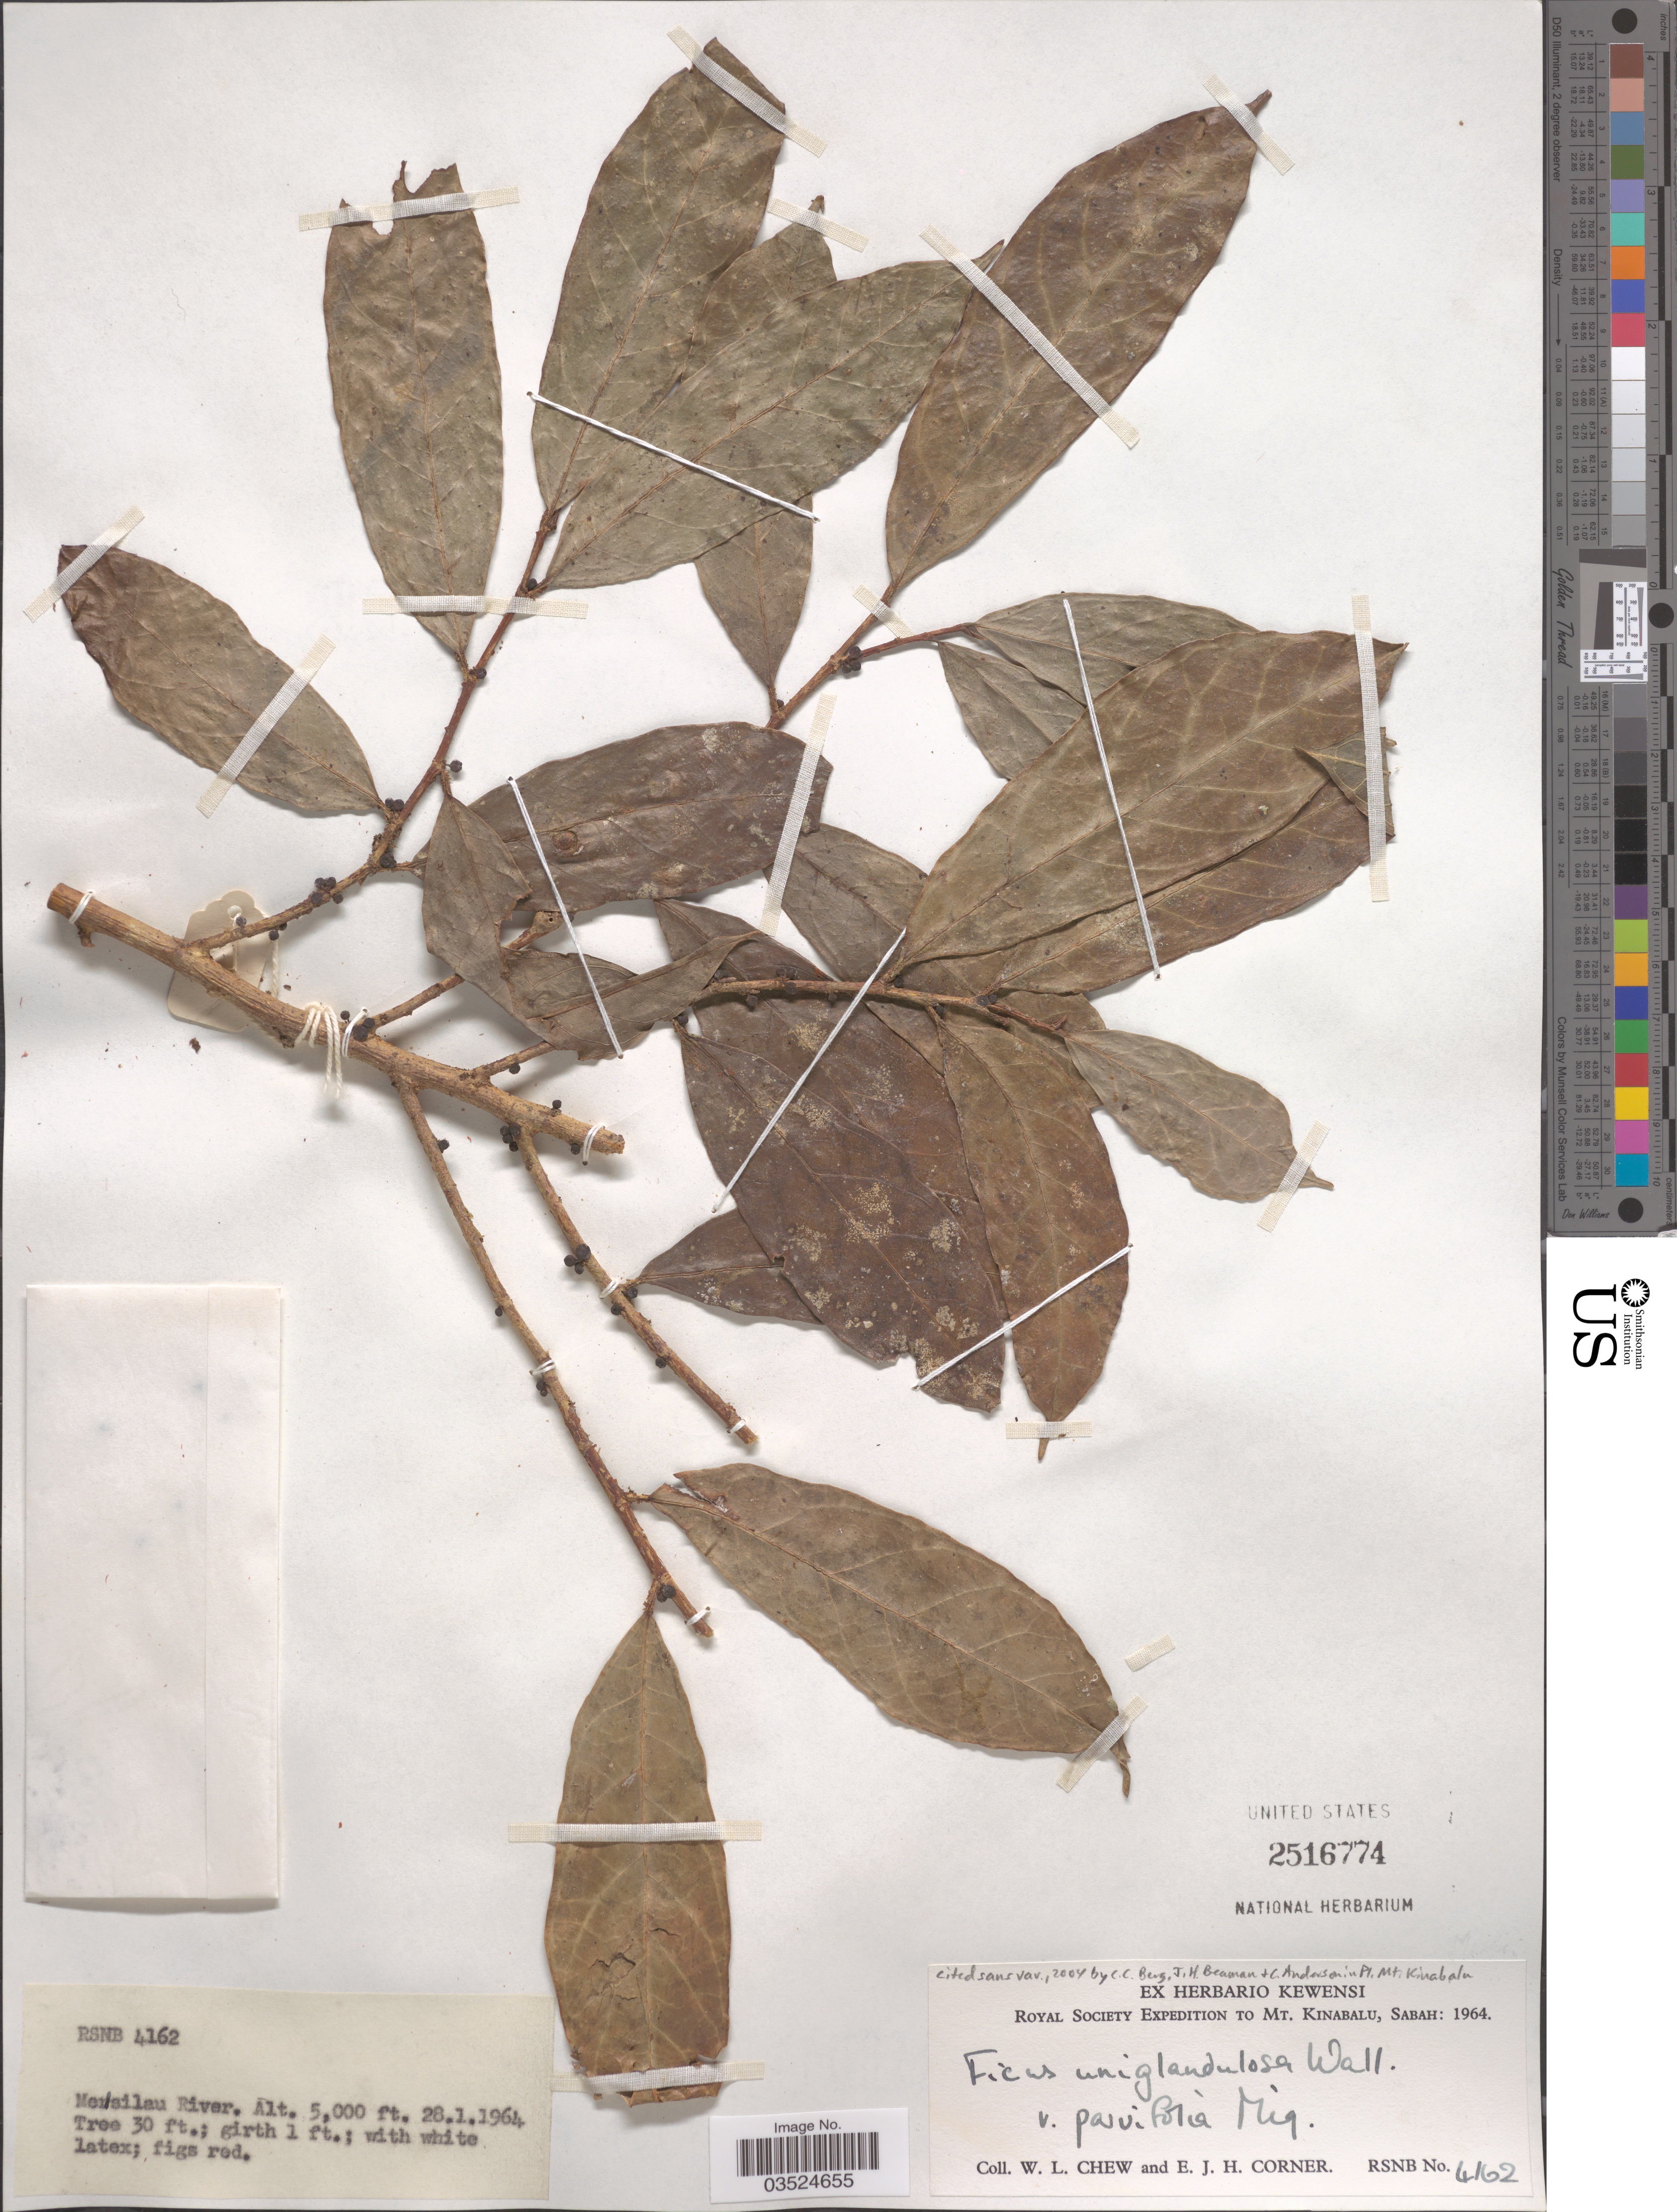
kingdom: Plantae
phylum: Tracheophyta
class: Magnoliopsida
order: Rosales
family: Moraceae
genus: Ficus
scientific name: Ficus uniglandulosa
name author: Wall.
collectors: W. Chew & E. Corner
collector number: RSNB 4162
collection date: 1964-01-28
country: Malaysia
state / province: Sabah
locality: Mesilau River. Mt. Kinabalu.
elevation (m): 1524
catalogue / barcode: US 2516774